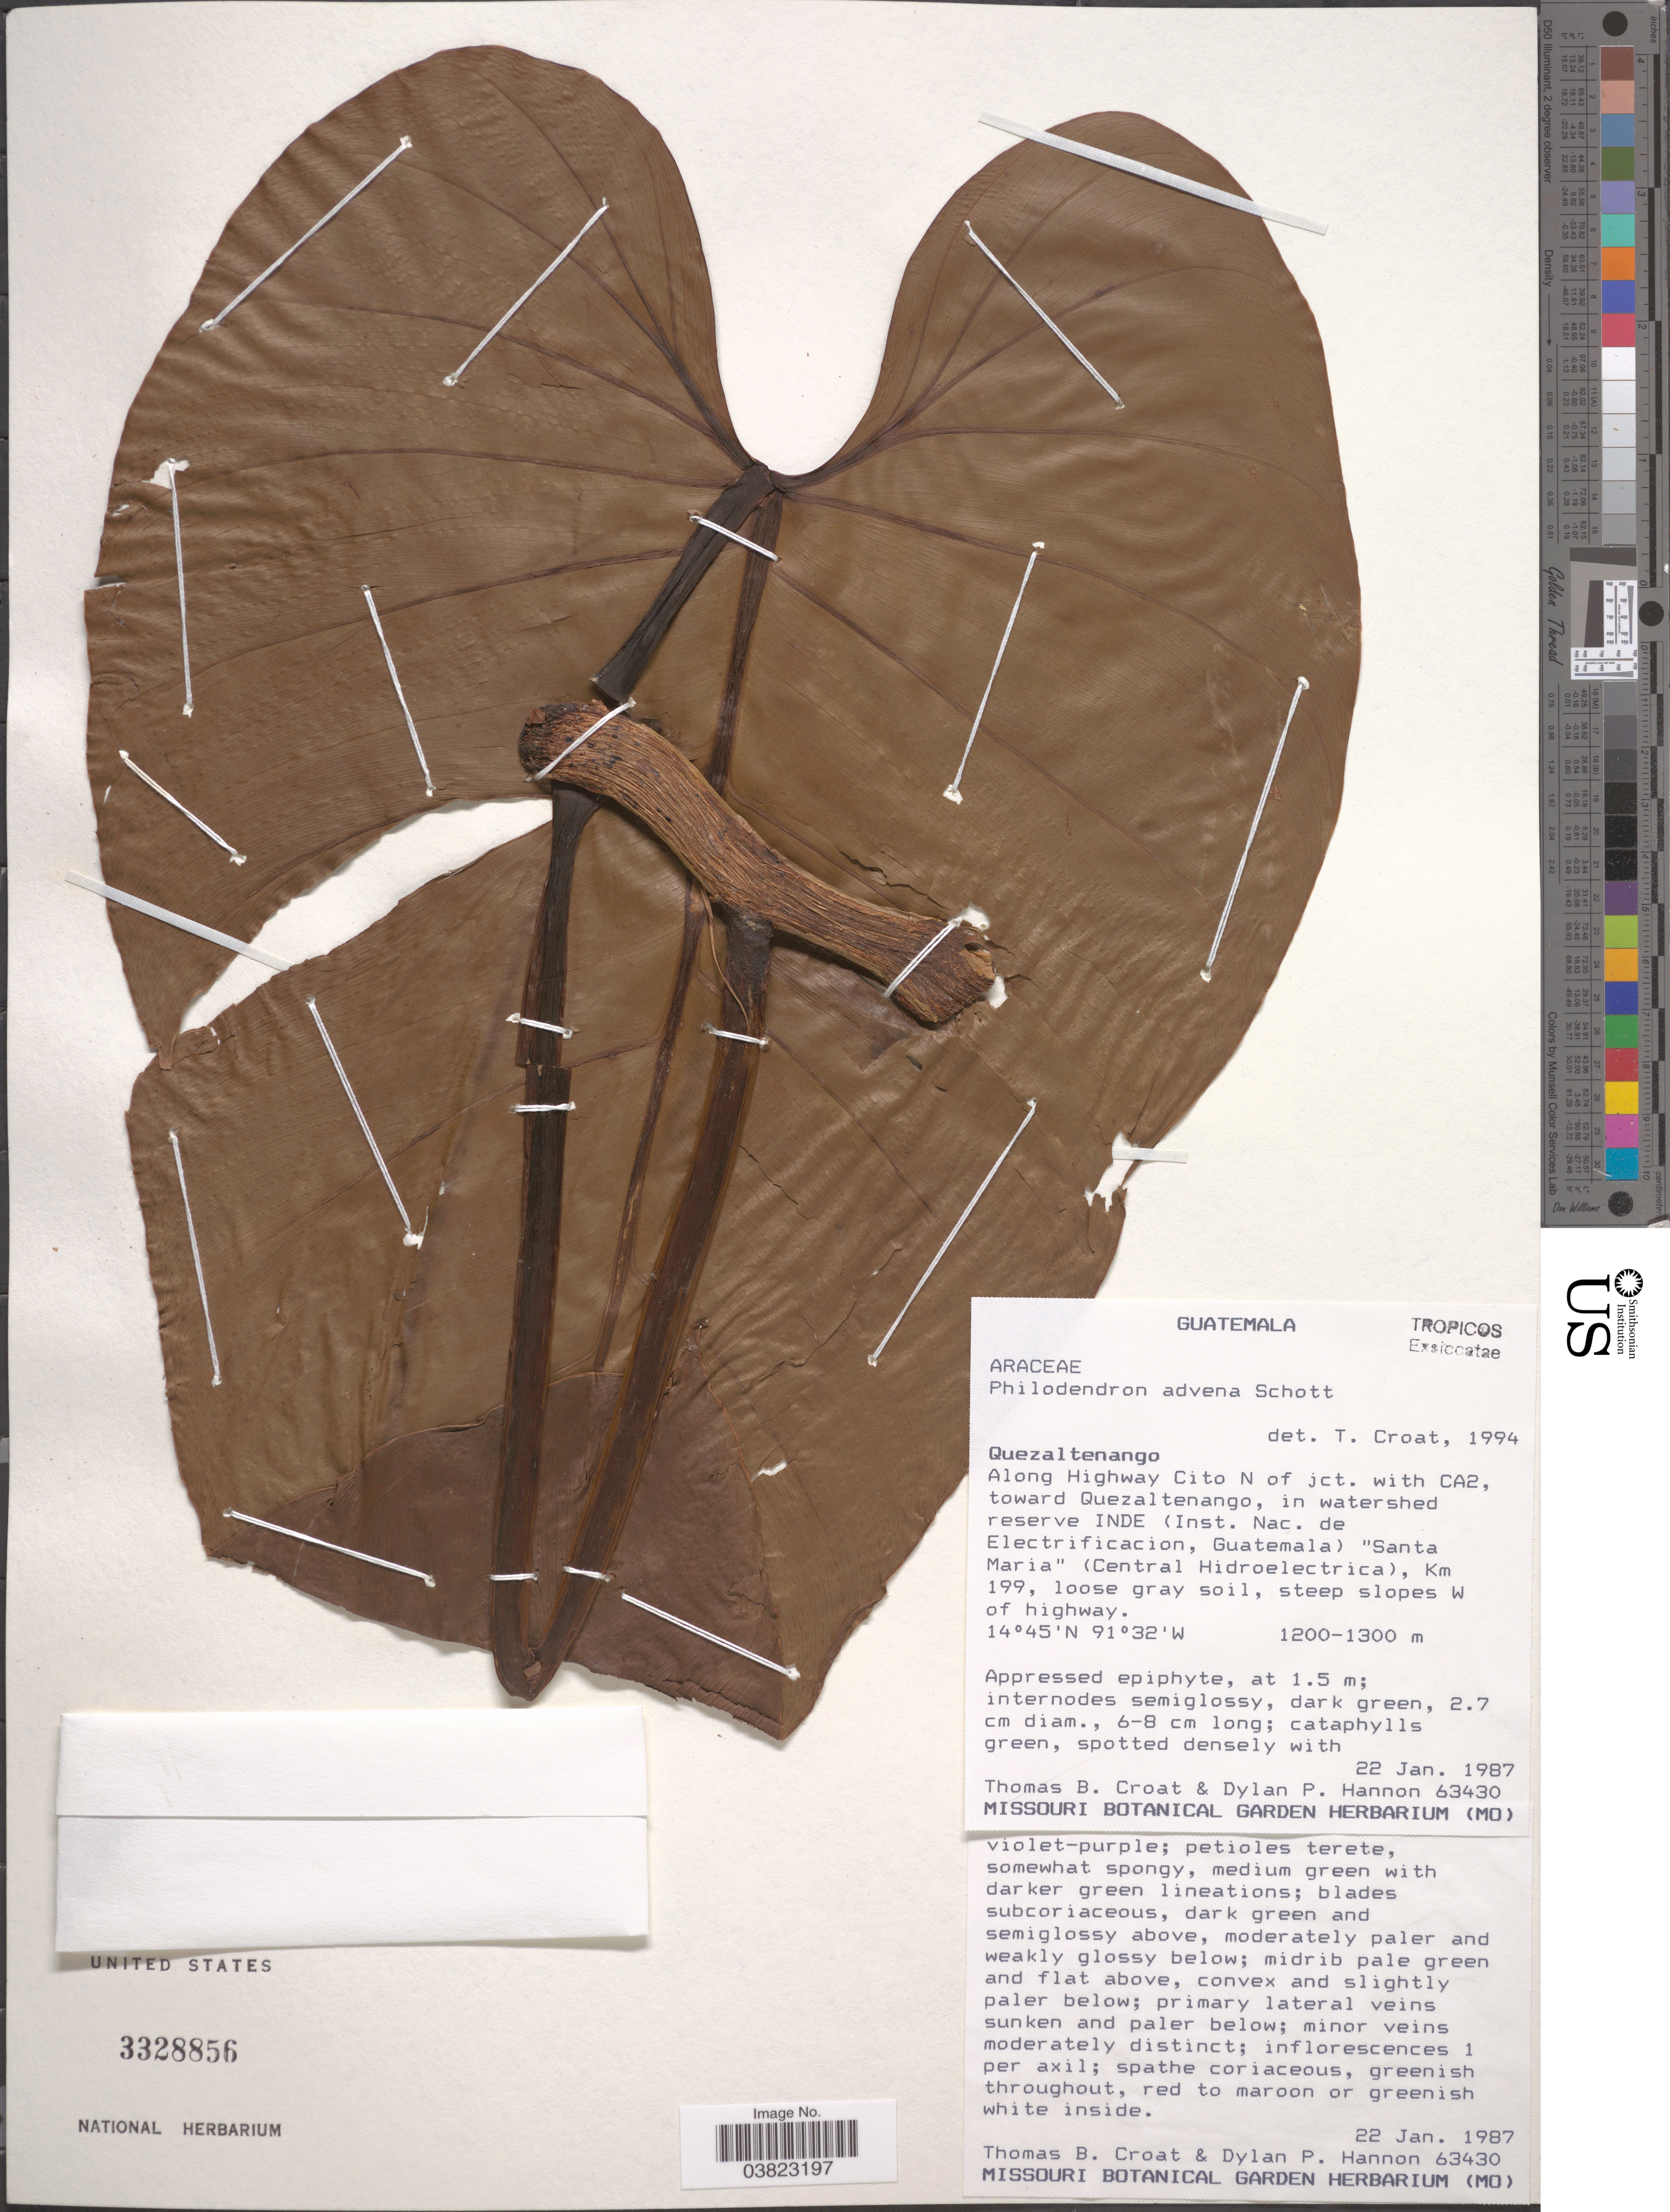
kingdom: Plantae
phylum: Tracheophyta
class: Liliopsida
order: Alismatales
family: Araceae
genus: Philodendron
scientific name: Philodendron advena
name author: Schott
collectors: T. B. Croat & D. Hannon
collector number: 63430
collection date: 1987-01-22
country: Guatemala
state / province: Quetzaltenango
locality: Along Highway Cito N of jct. with CA2, toward Quezaltenango, in watershed reserve INDE (Inst. Nac. de Electrificacion, Guatemala) 'Santa Maria' (Central Hidroelectrica), Km 199, loose gray soil, steep slopes W of highway.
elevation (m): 1200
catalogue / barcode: US 3328856